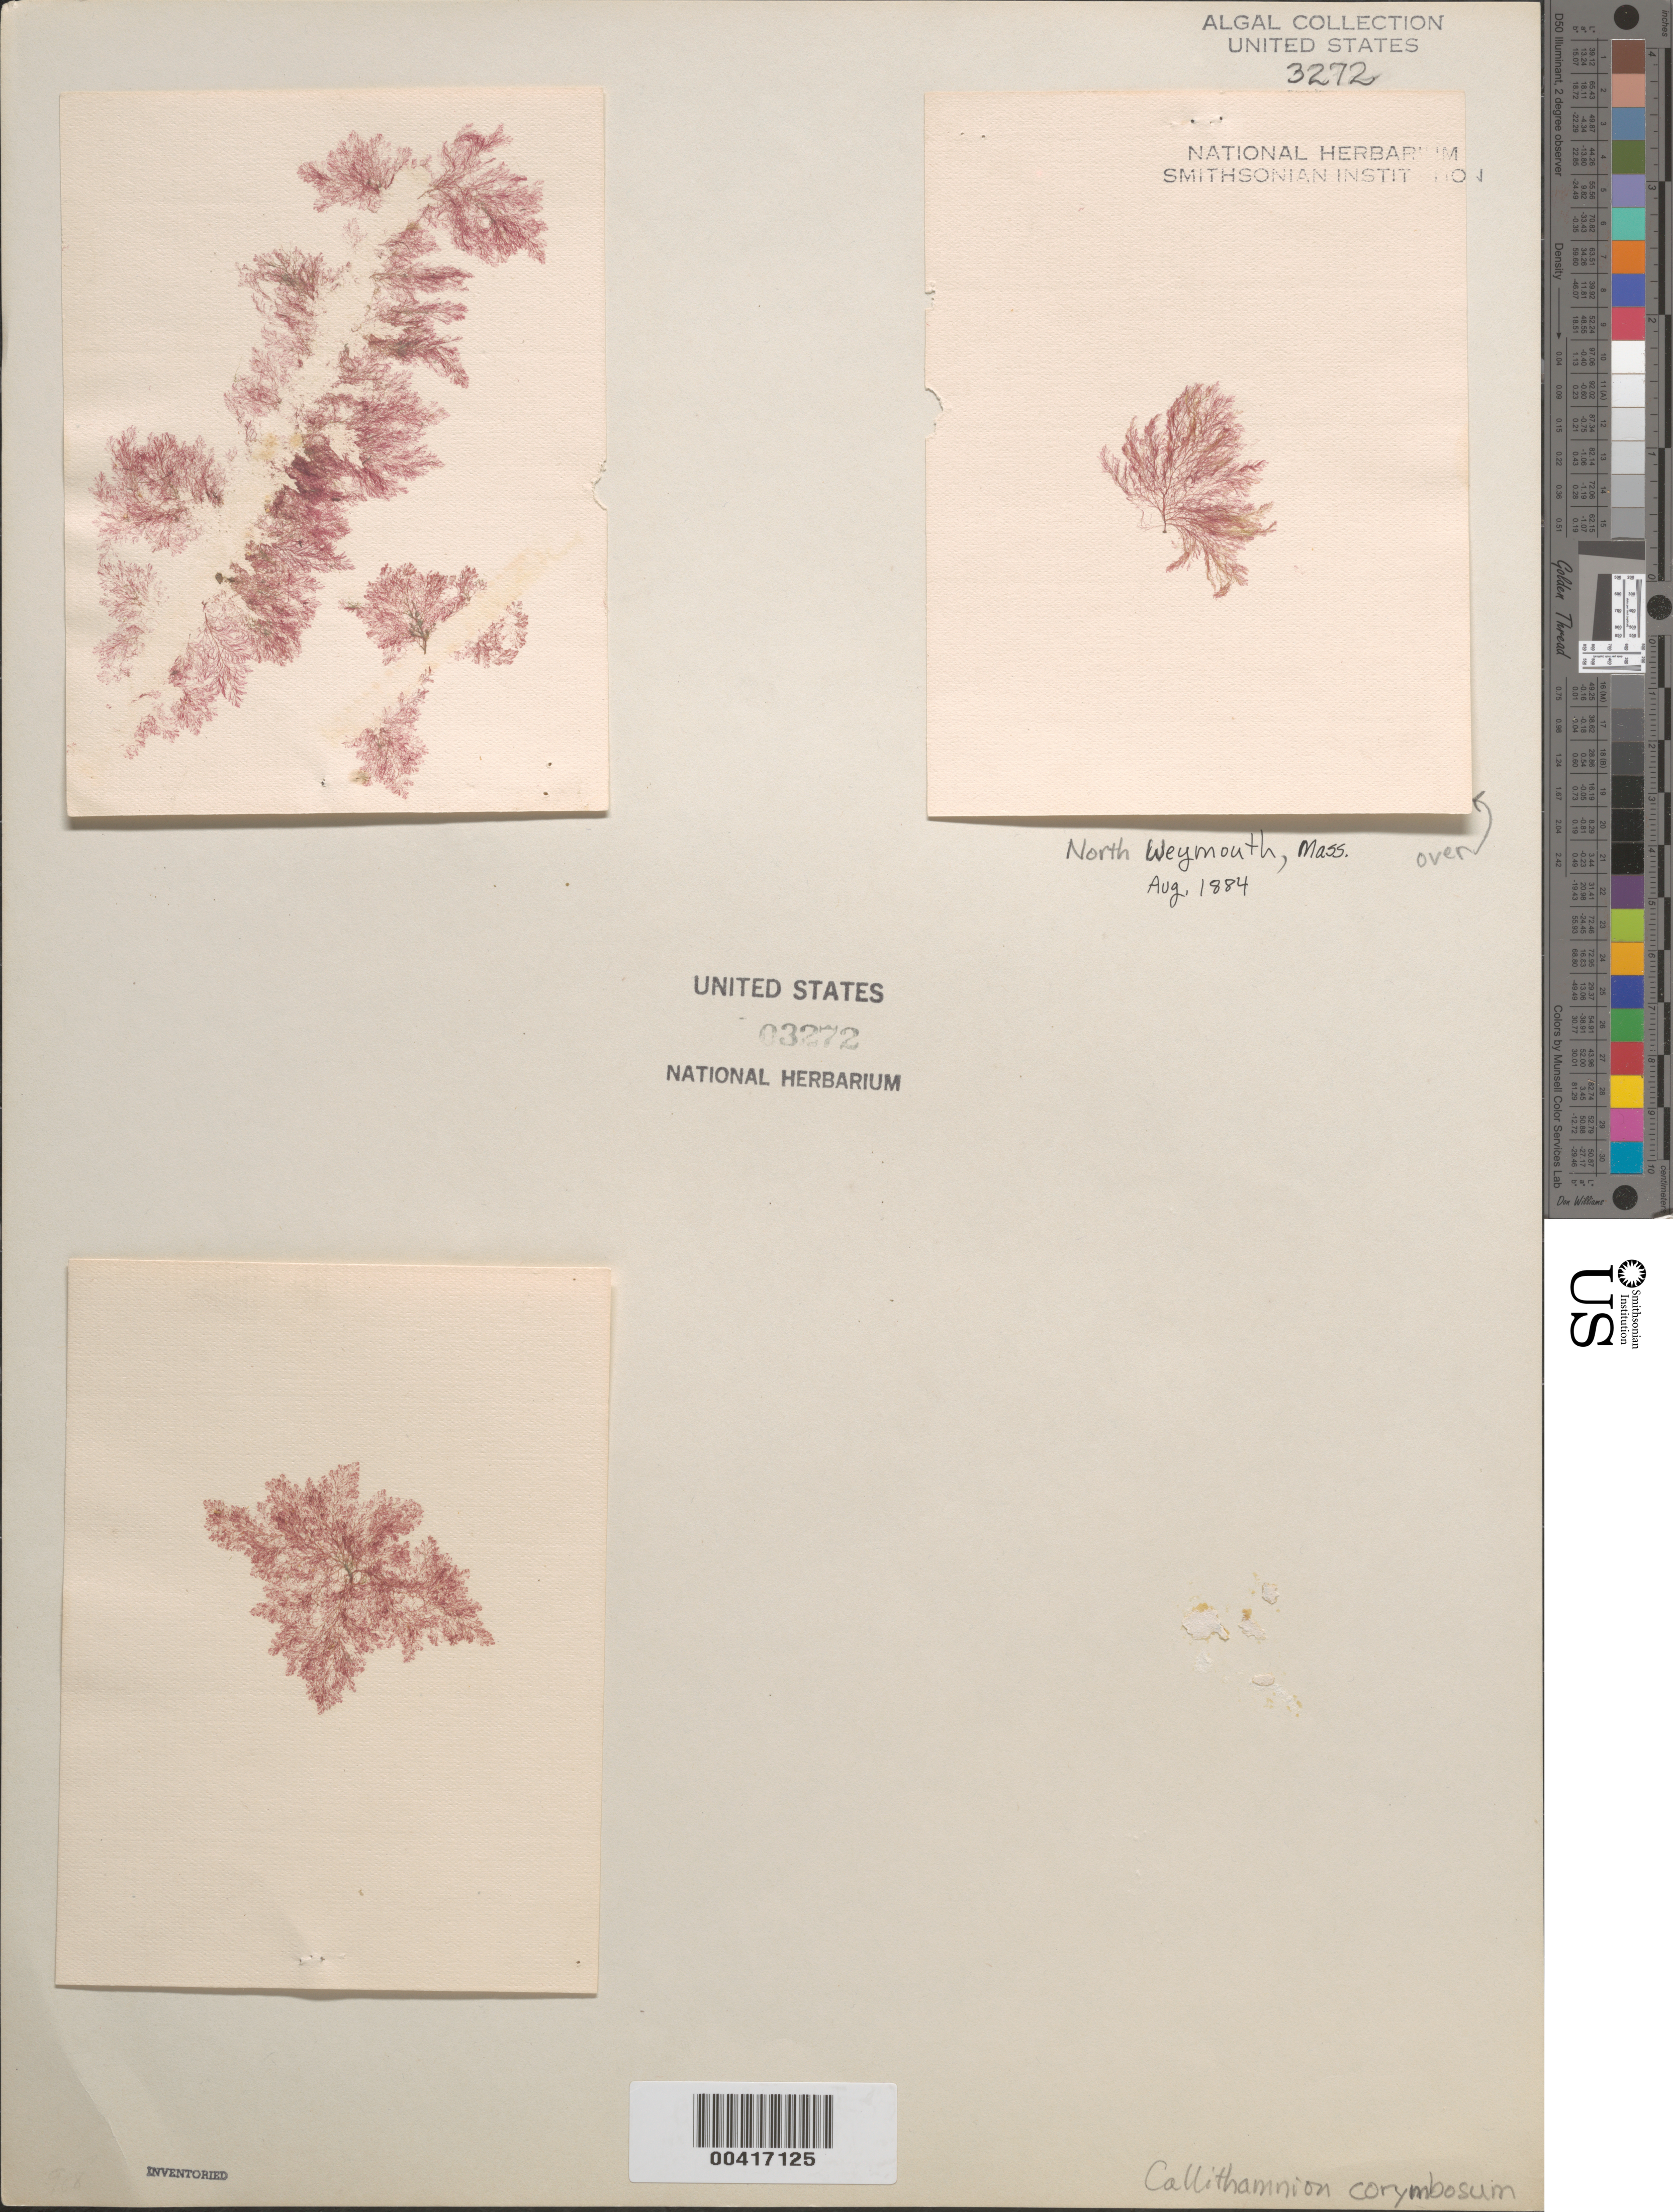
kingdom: Plantae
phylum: Rhodophyta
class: Florideophyceae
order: Ceramiales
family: Callithamniaceae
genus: Callithamnion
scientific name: Callithamnion corymbosum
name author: (Sm.) Lyngb.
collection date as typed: Aug 1884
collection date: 1884-08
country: United States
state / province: Massachusetts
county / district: Norfolk County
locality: North Weymouth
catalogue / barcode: US 3272